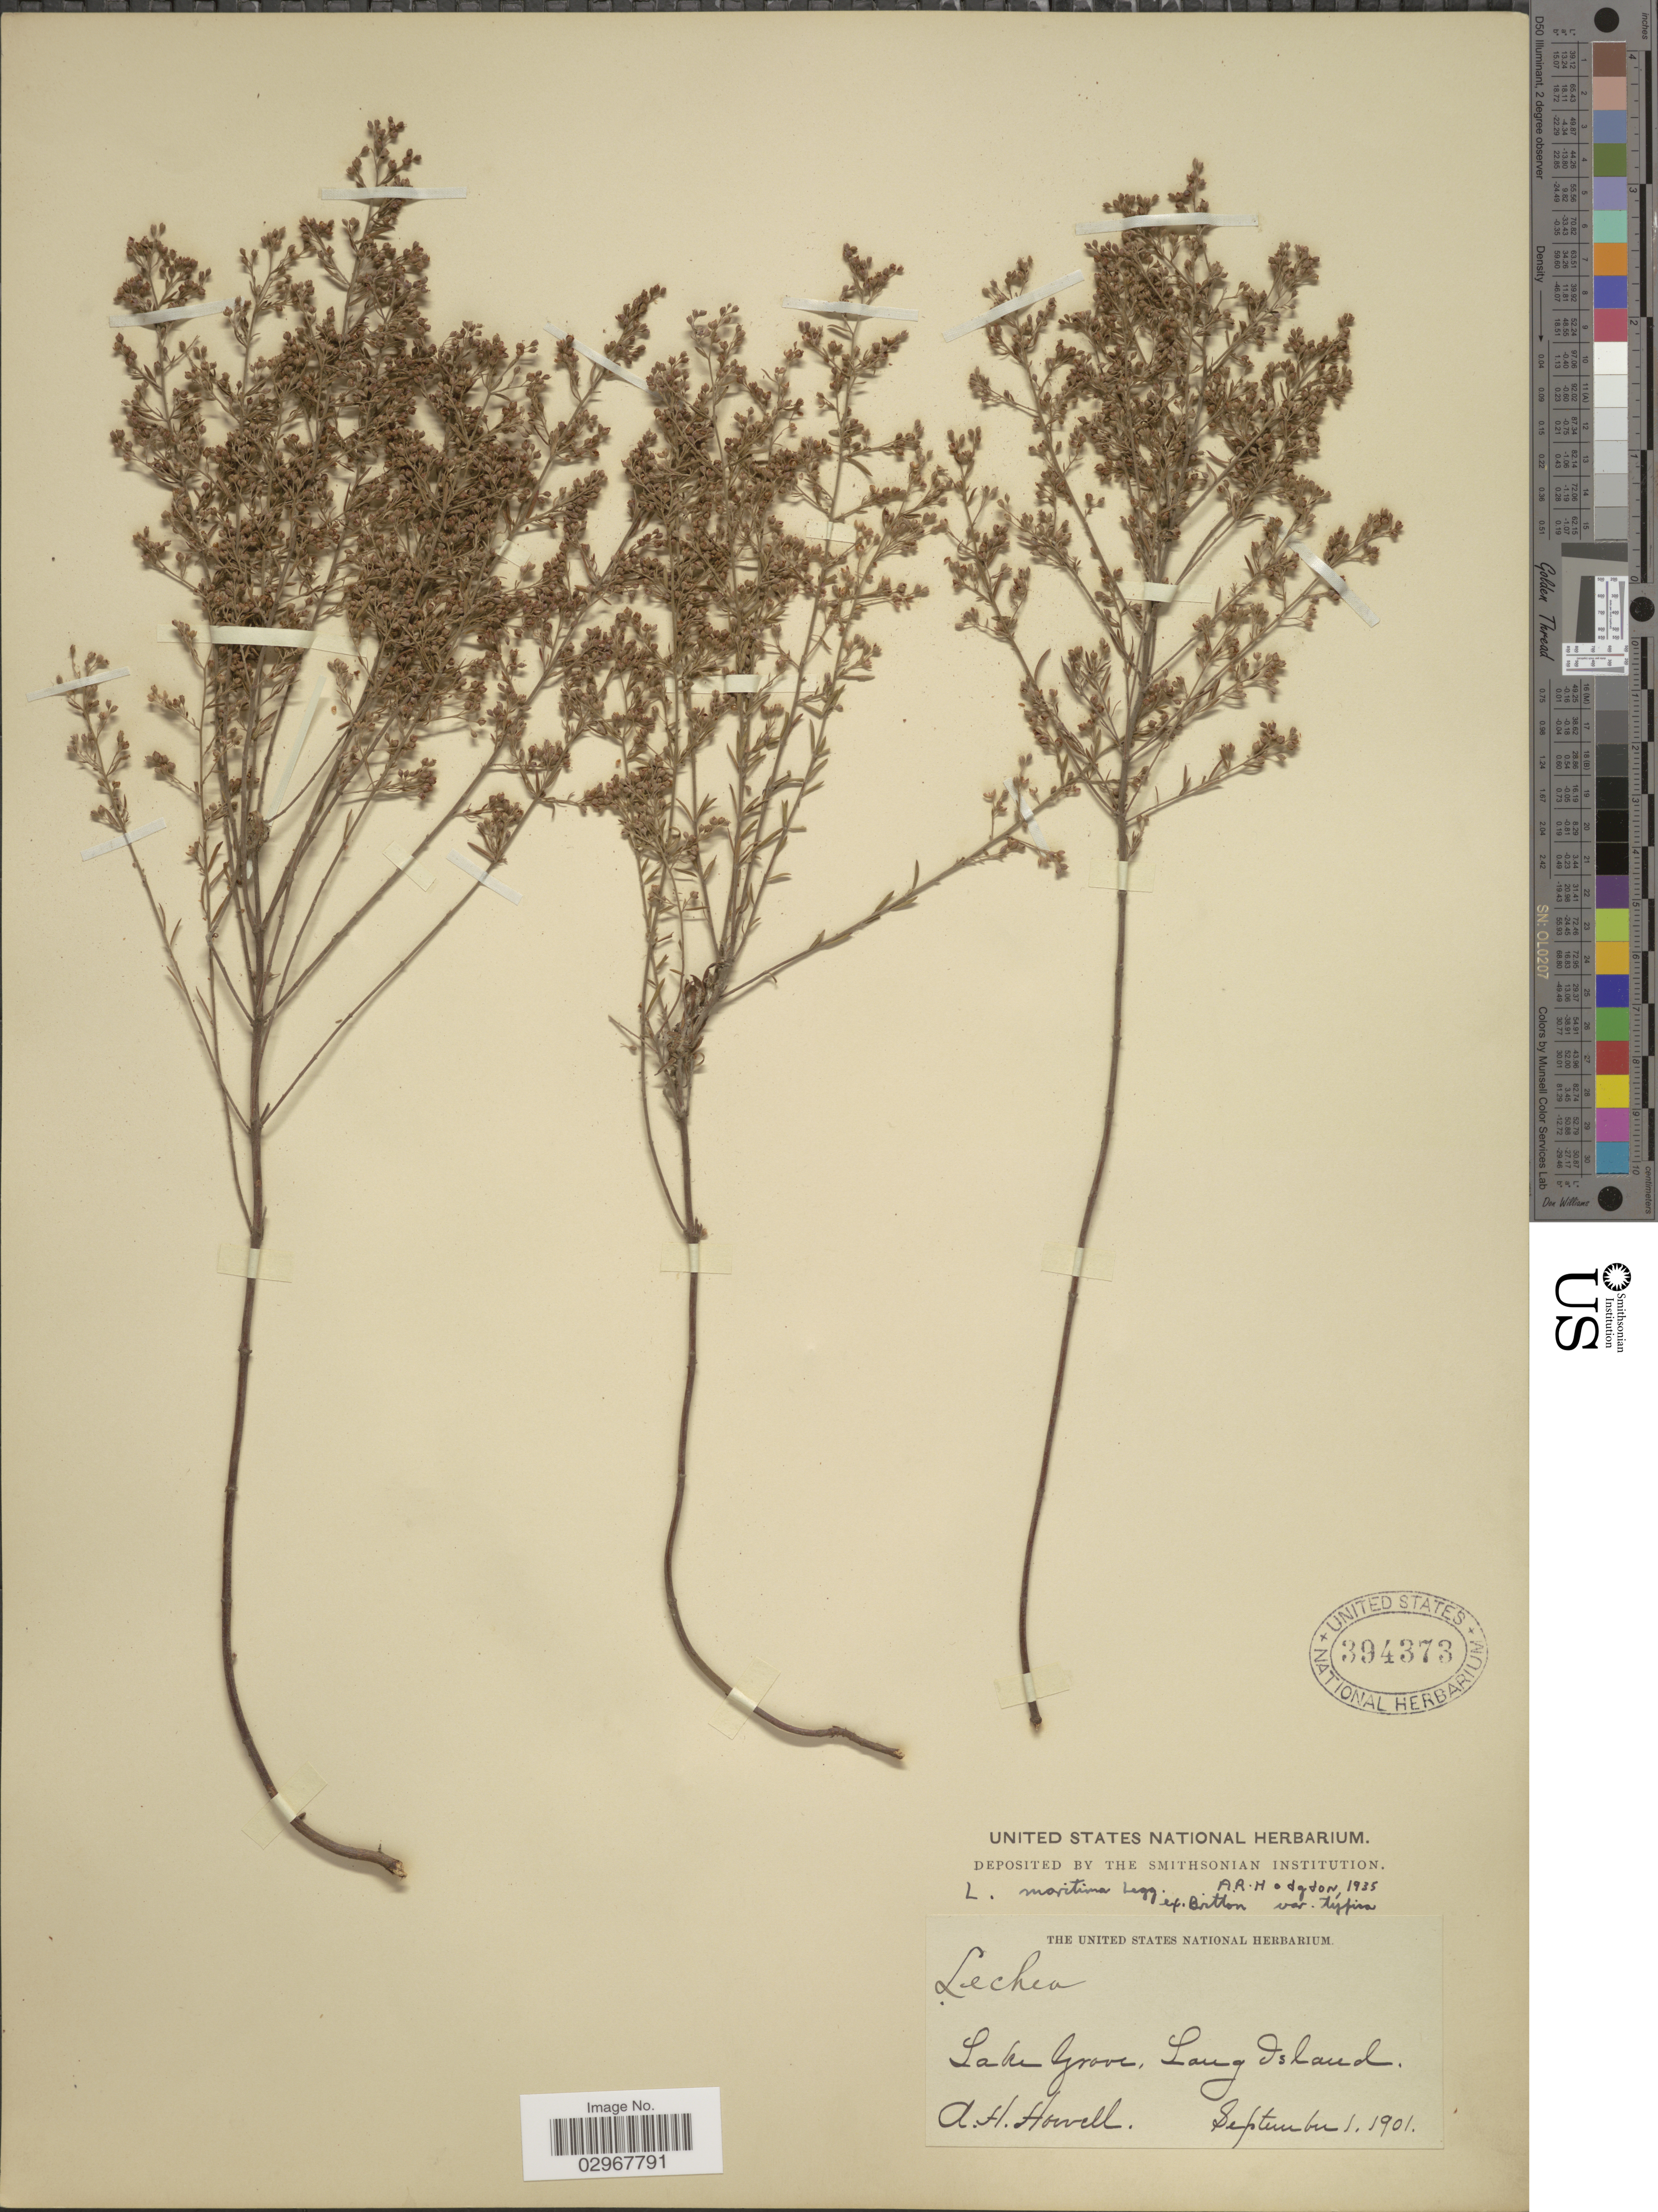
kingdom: Plantae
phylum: Tracheophyta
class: Magnoliopsida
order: Malvales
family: Cistaceae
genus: Lechea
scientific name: Lechea maritima var. typica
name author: Hodgdon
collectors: A. Howell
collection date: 1901-09-01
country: United States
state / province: New York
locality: Lake Grove, Long Island.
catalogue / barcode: US 394373